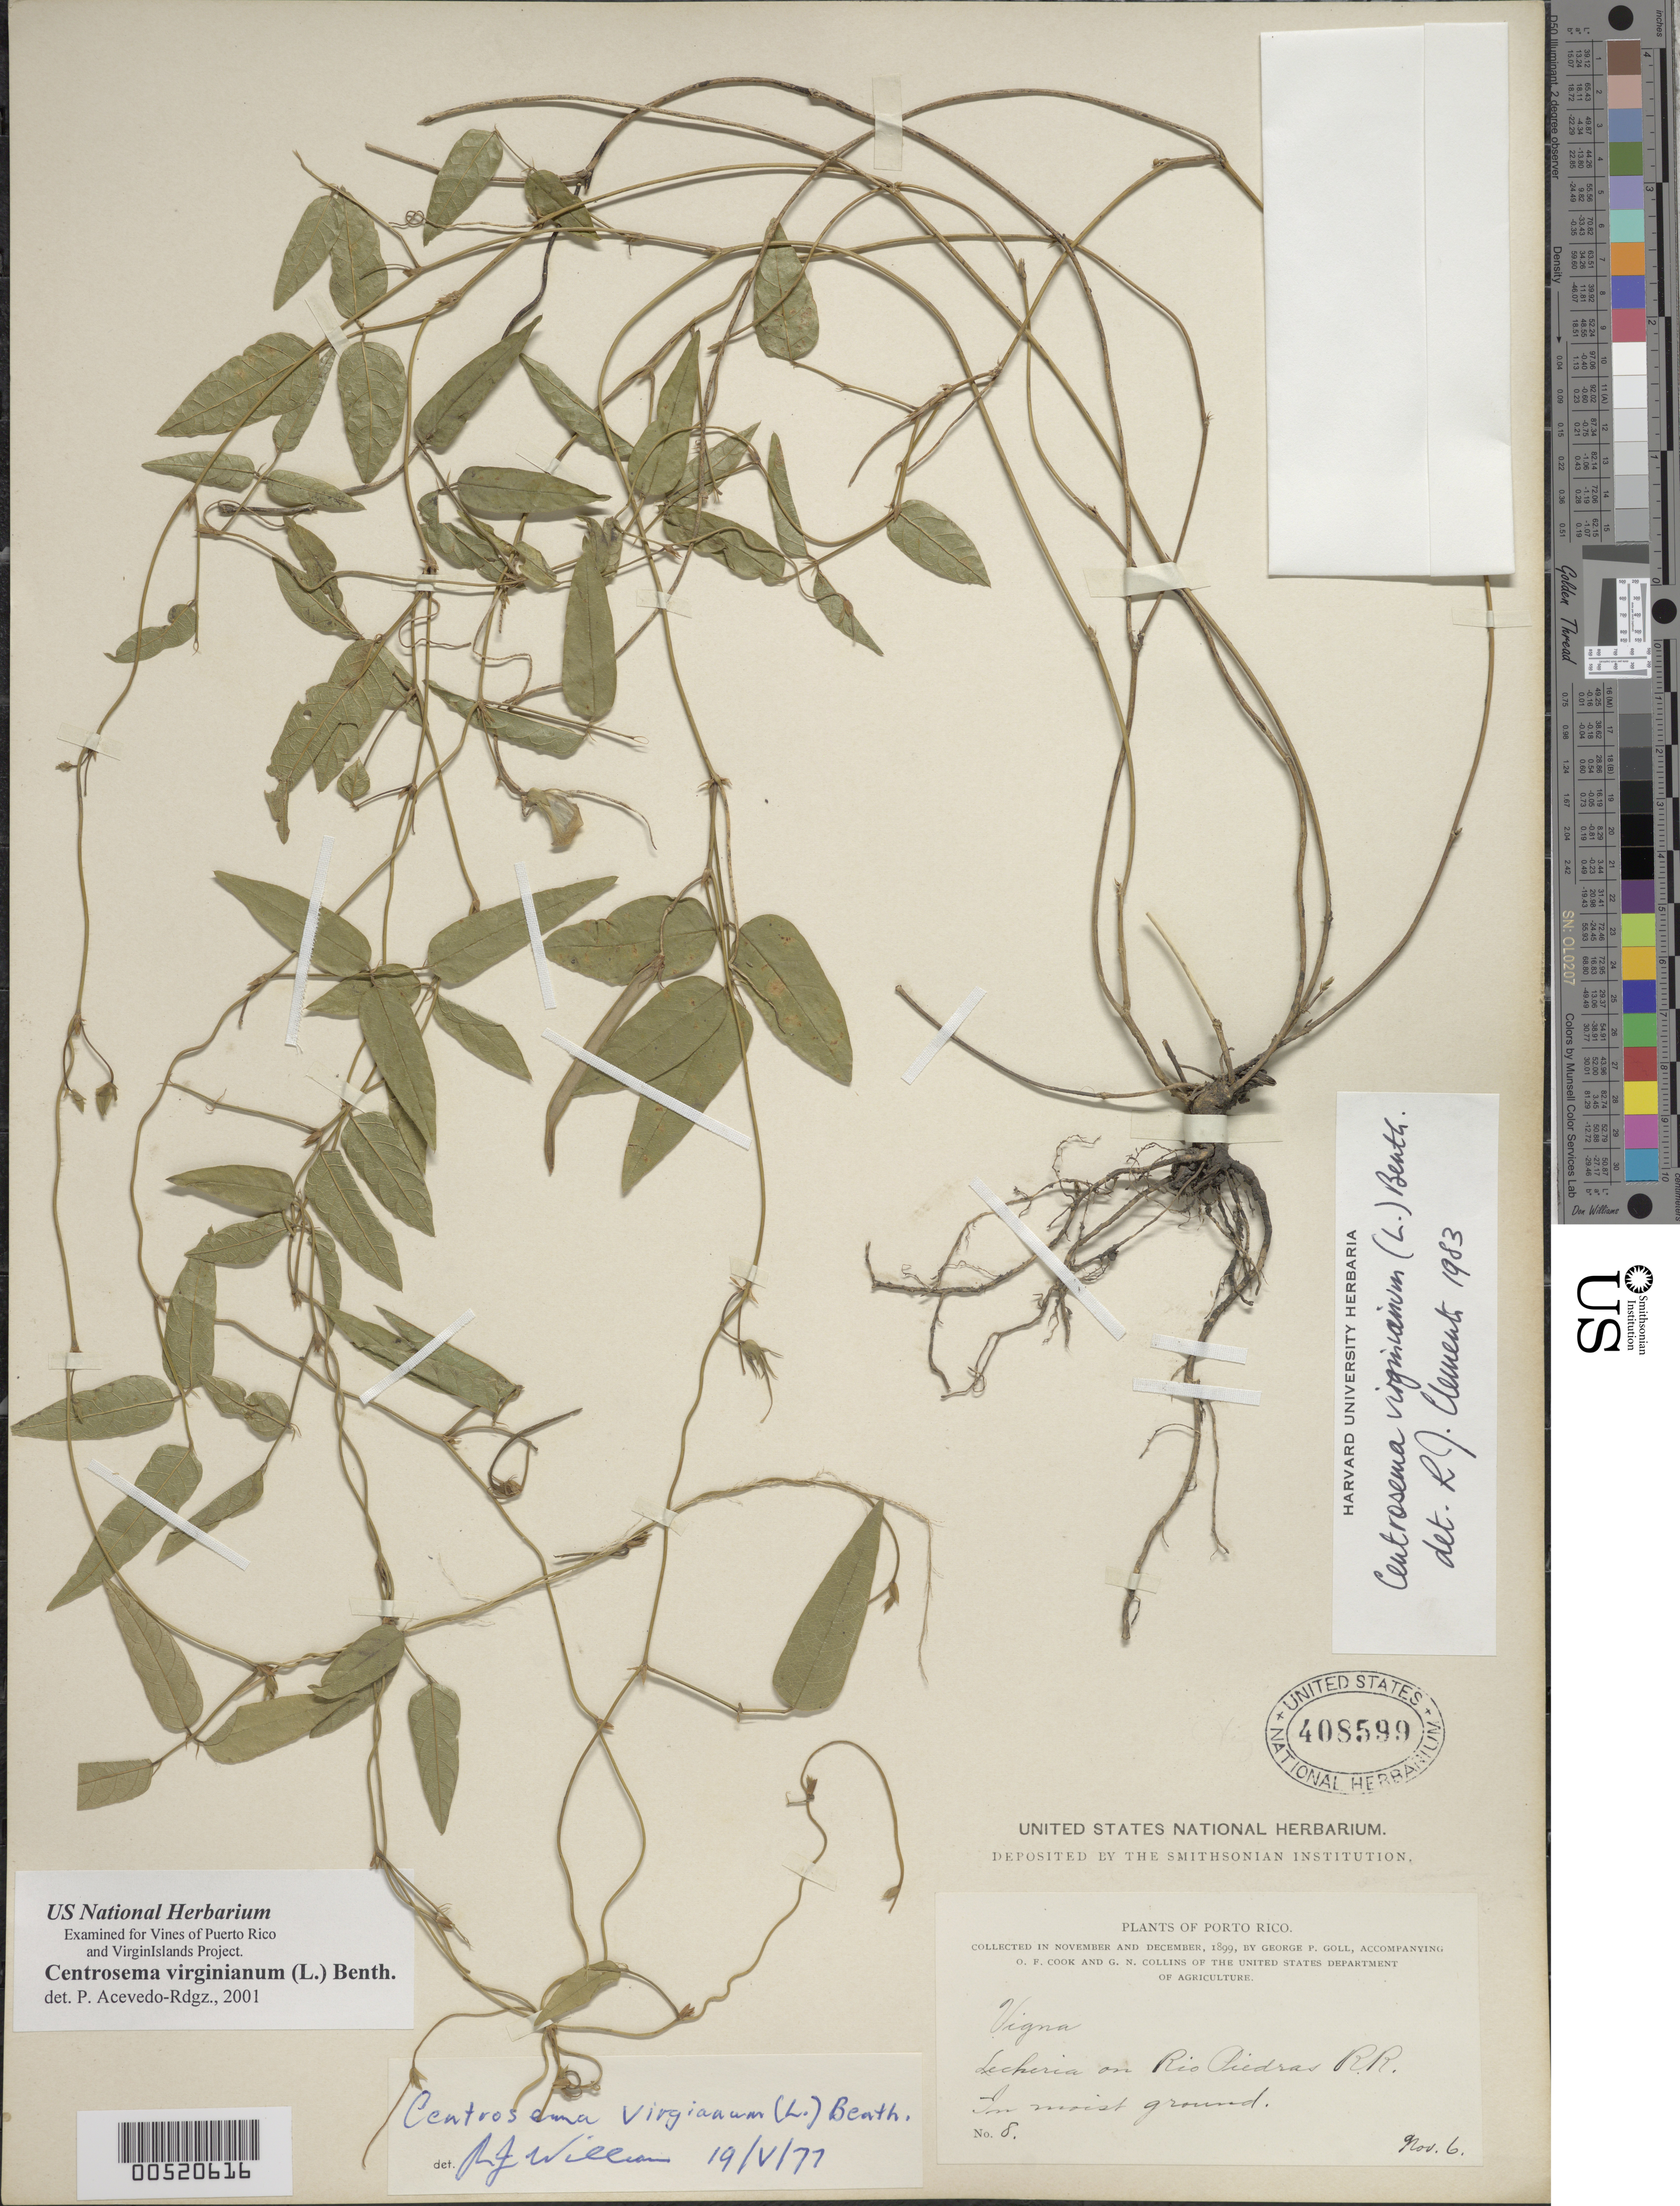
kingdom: Plantae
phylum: Tracheophyta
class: Magnoliopsida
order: Fabales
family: Fabaceae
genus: Centrosema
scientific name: Centrosema virginianum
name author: (L.) Benth.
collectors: G. Goll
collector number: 8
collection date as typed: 06 Nov 1899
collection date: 1899-11-06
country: Puerto Rico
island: Greater Antilles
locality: Lecheria on Rio Piedras railroad. In moist ground.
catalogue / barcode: US 408599